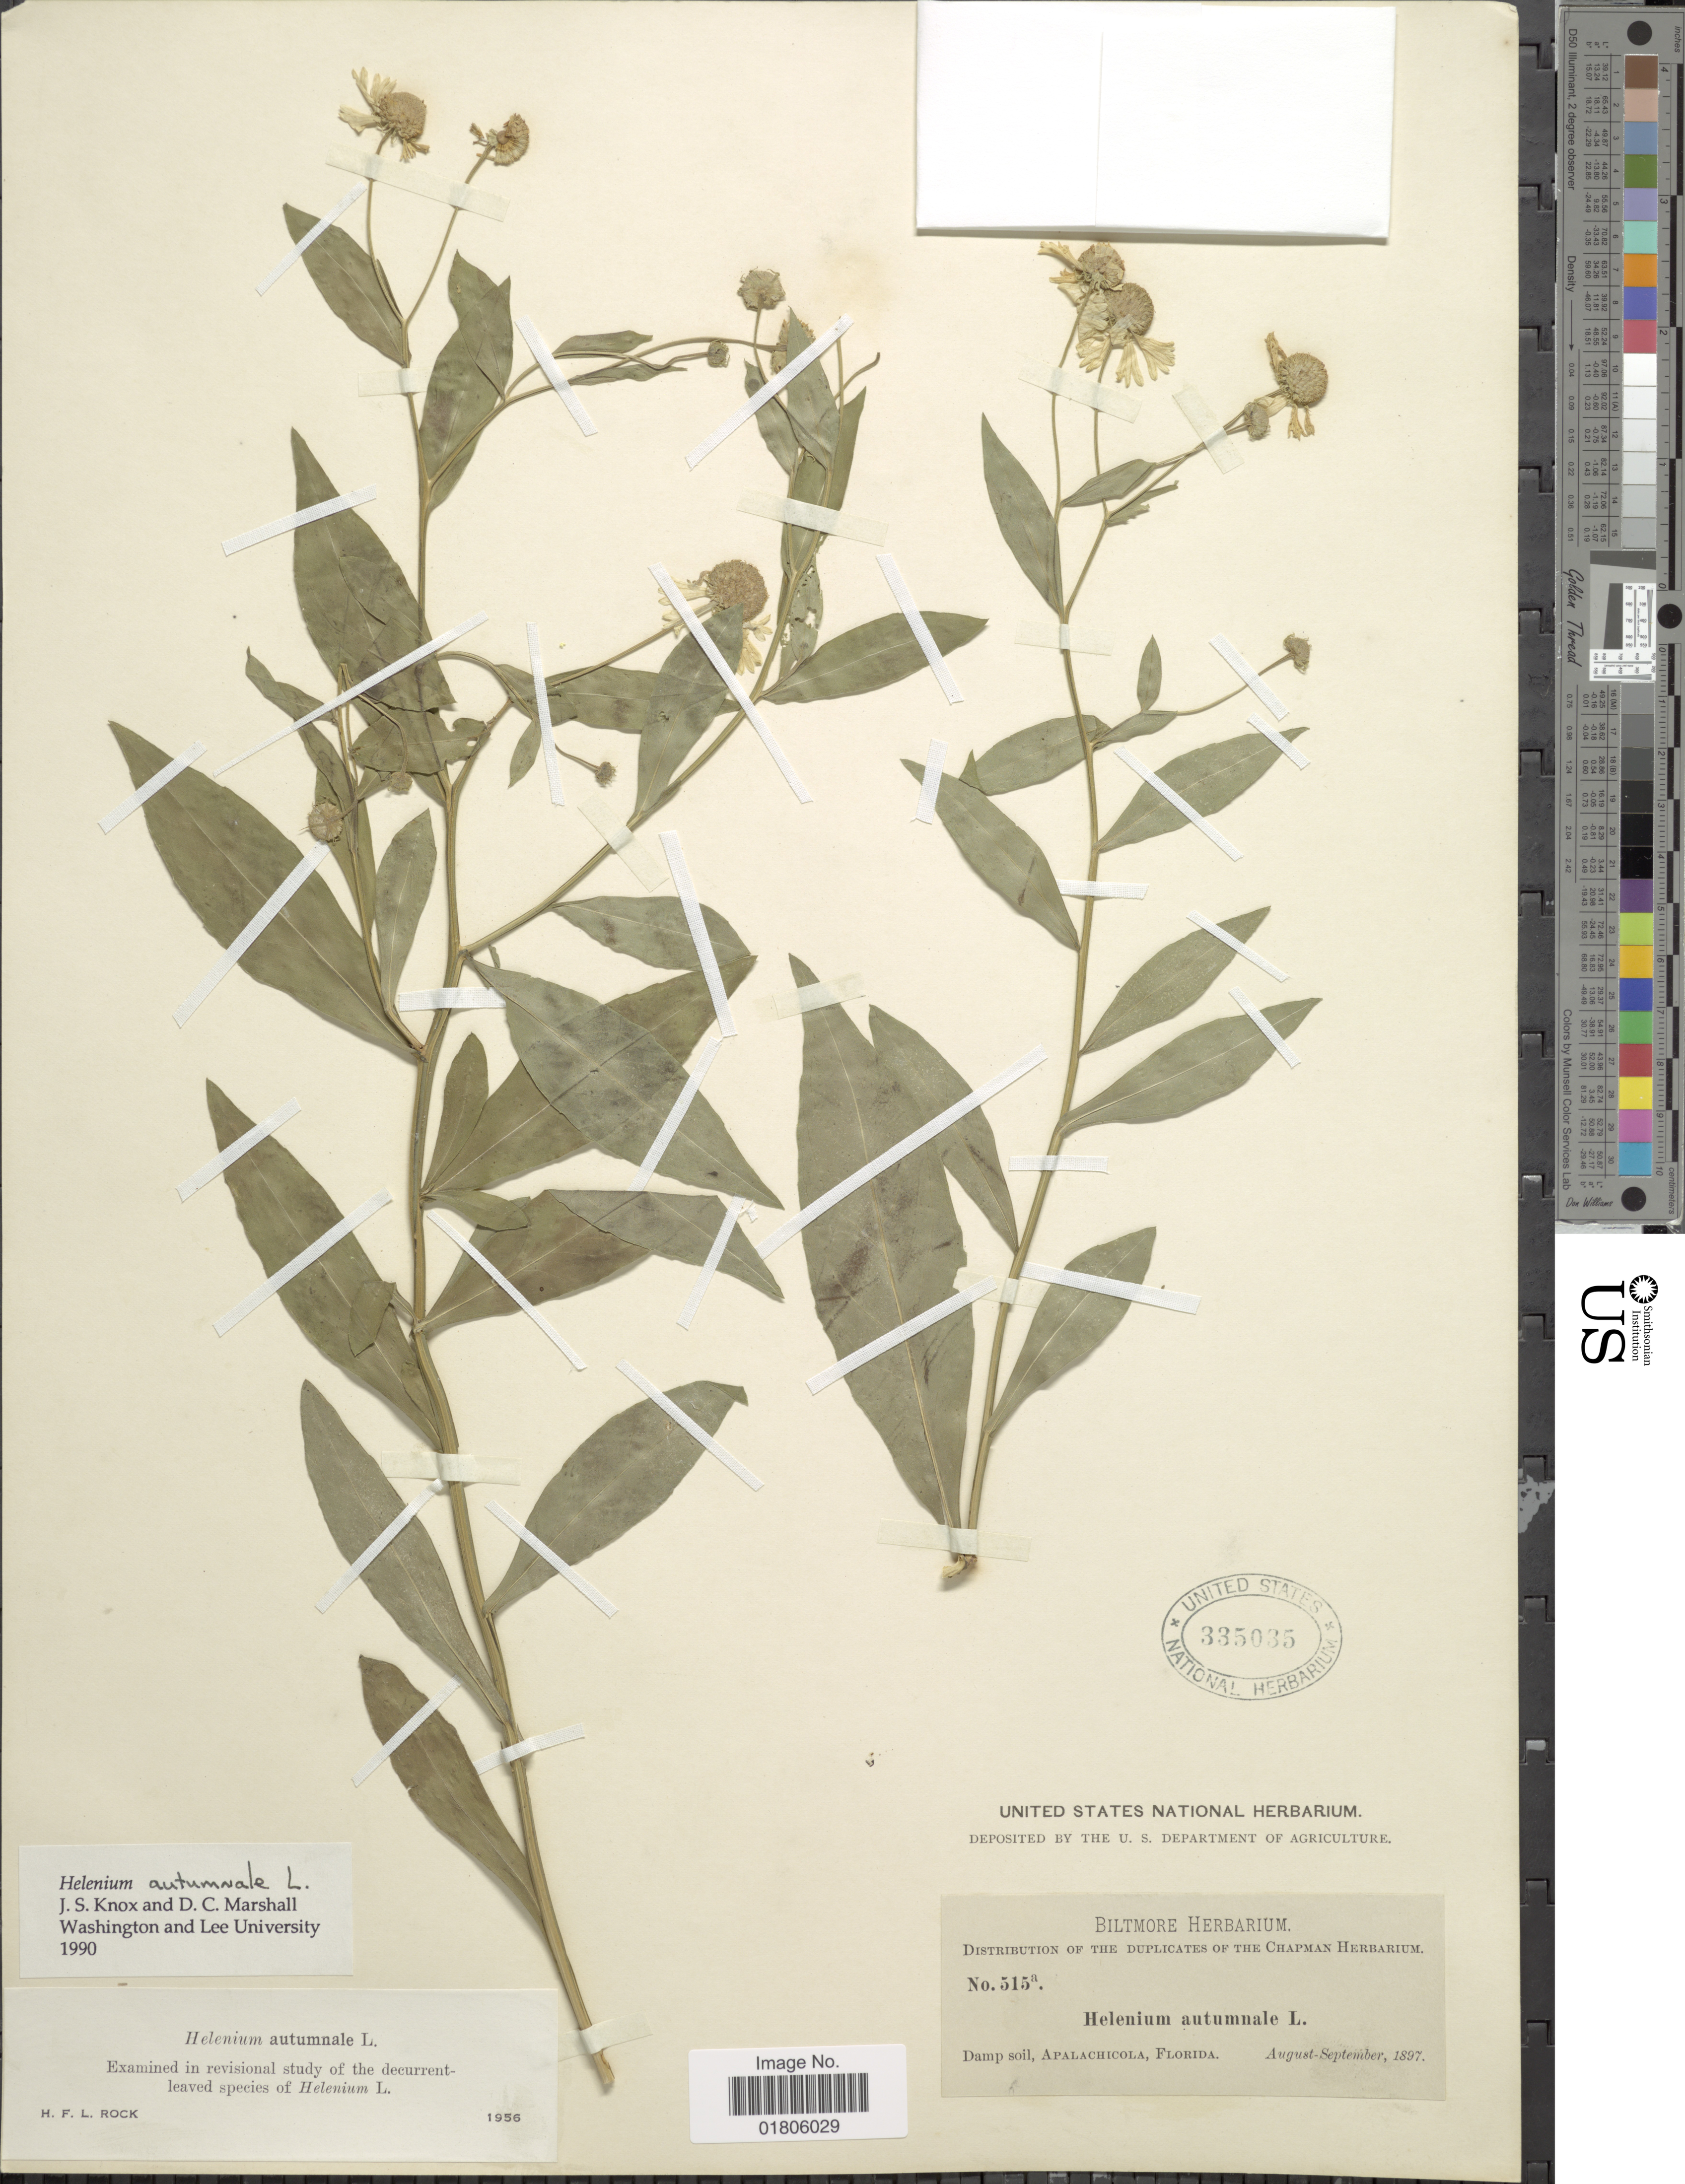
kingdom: Plantae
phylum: Tracheophyta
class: Magnoliopsida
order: Asterales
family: Asteraceae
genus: Helenium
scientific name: Helenium autumnale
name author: L.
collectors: ex herb. Biltmore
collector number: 515a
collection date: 1897-08/1897-09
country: United States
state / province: Florida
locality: Apalachicola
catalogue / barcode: US 335035